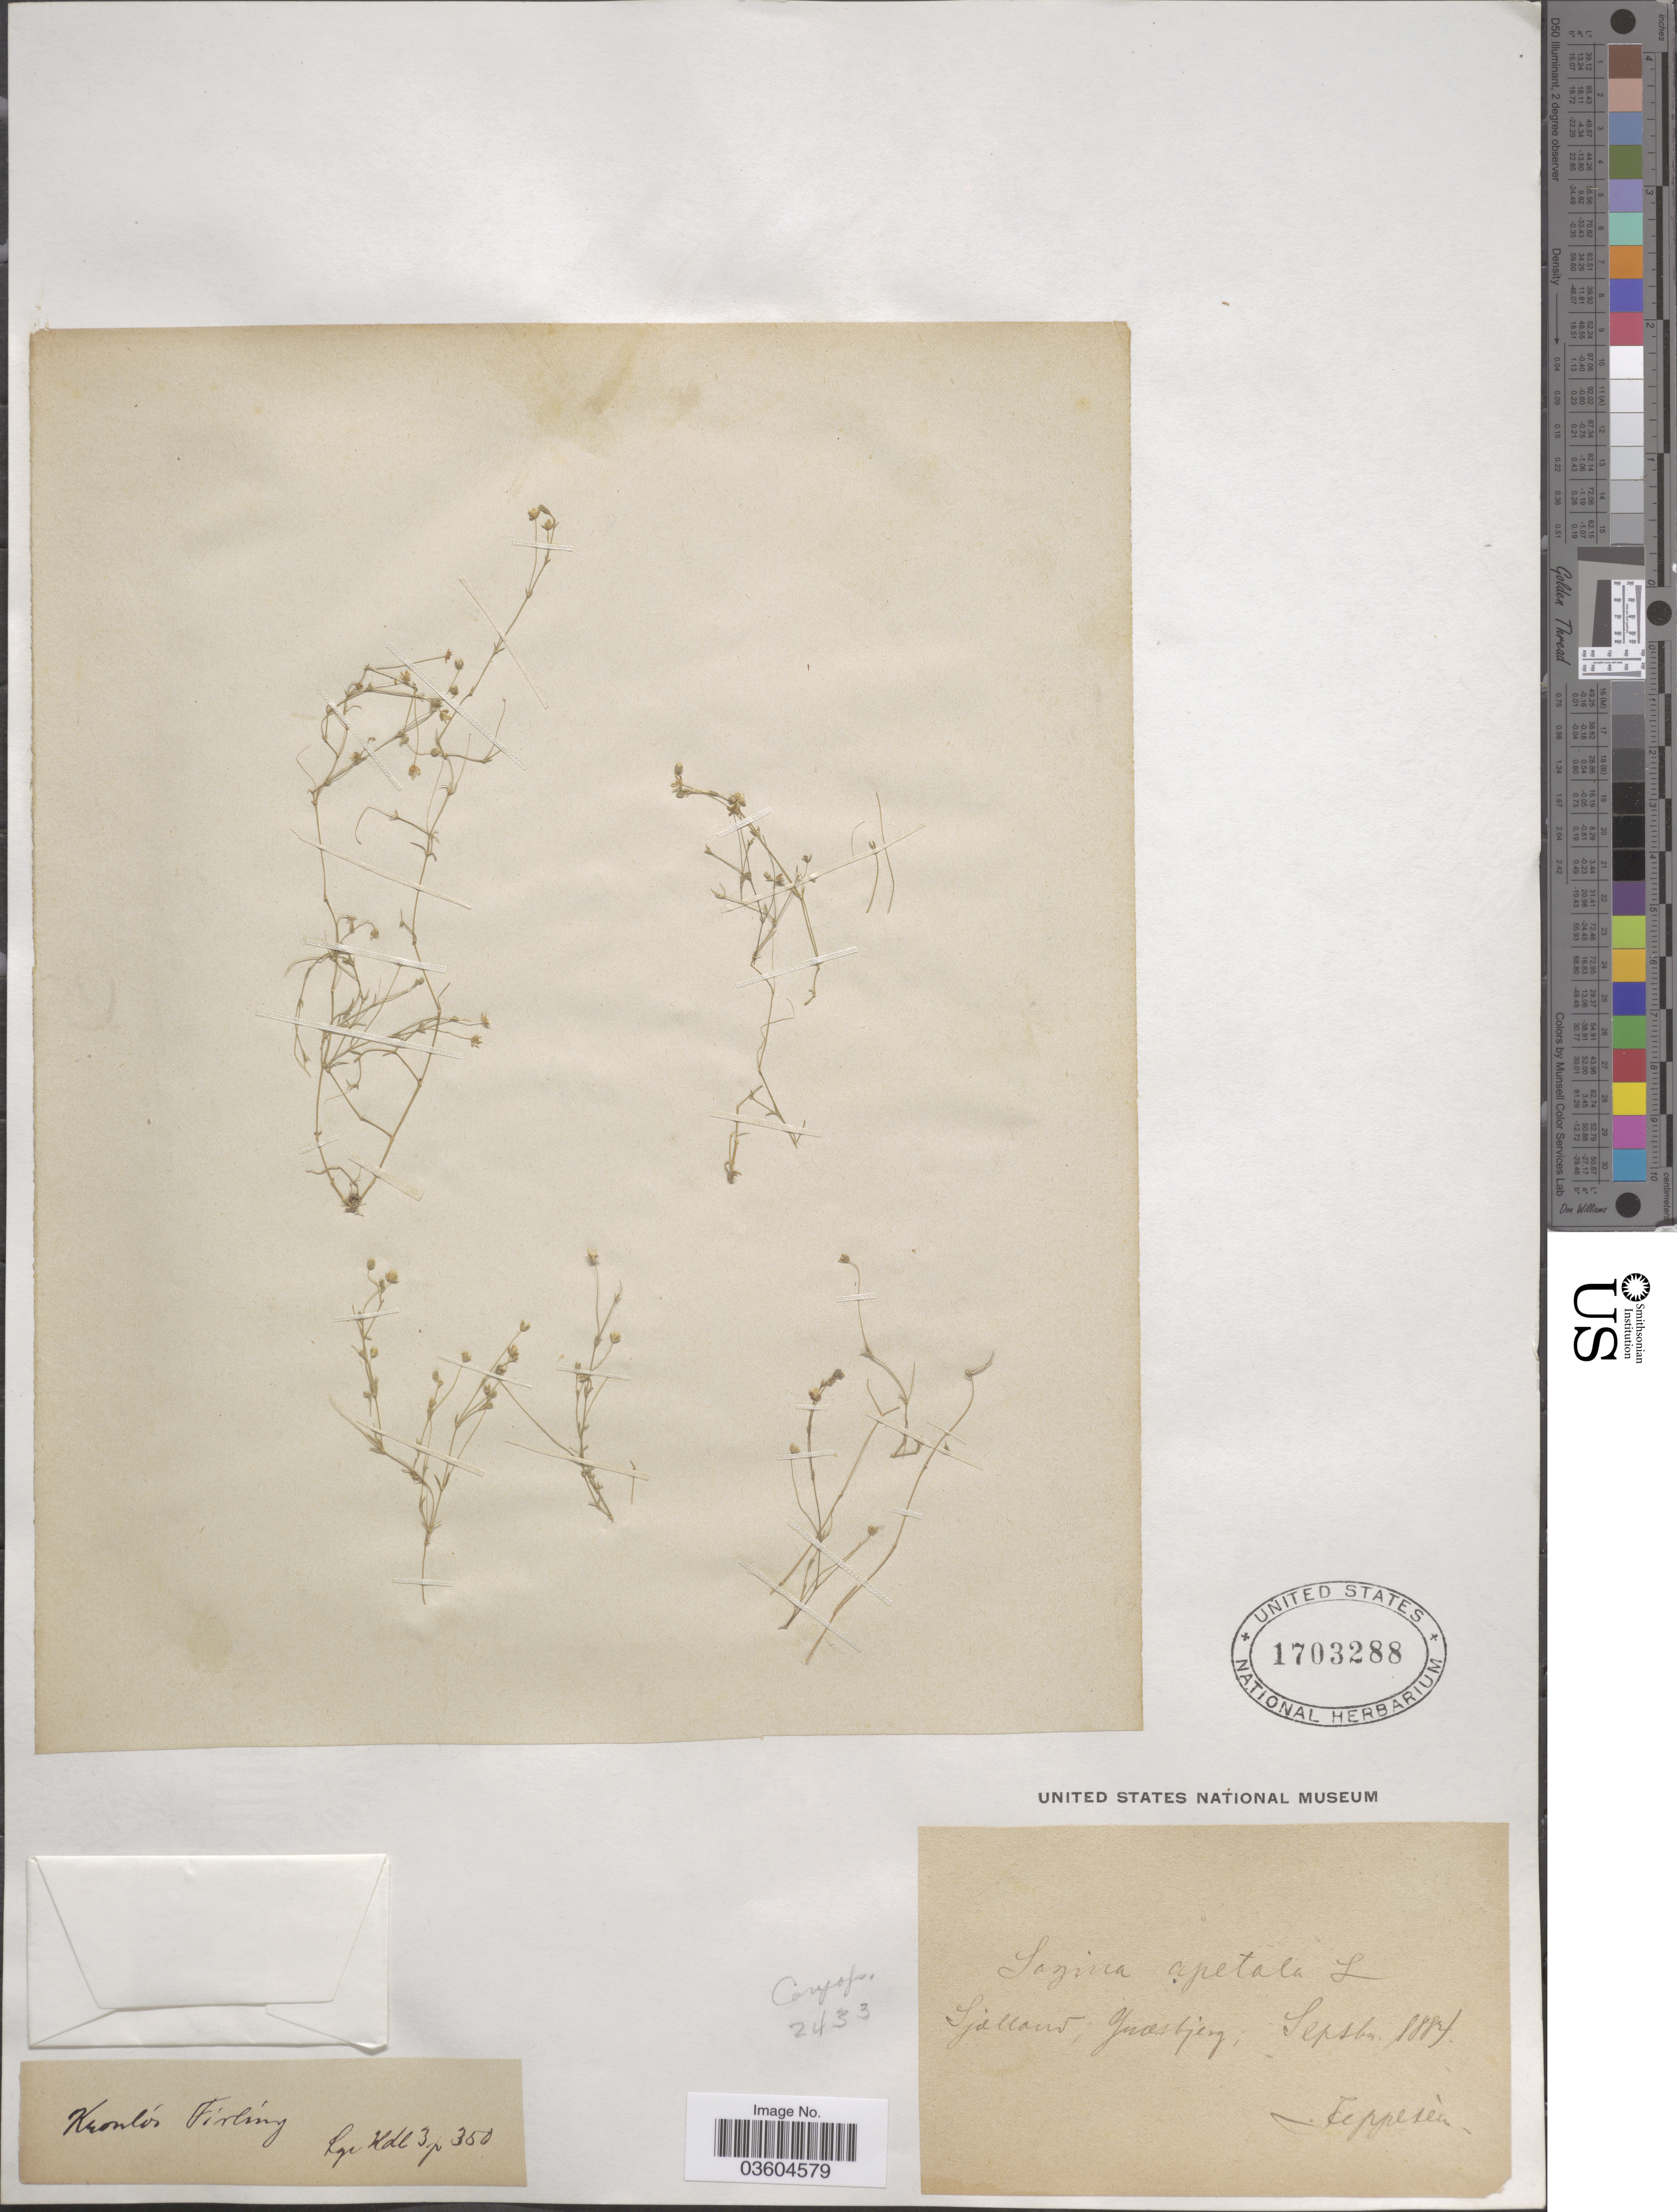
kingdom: Plantae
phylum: Tracheophyta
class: Magnoliopsida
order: Caryophyllales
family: Caryophyllaceae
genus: Sagina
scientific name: Sagina apetala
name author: Ard.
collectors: S. Jeppesen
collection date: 1884-09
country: Denmark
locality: Sjalland, Grasbjerg.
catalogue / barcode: US 1703288